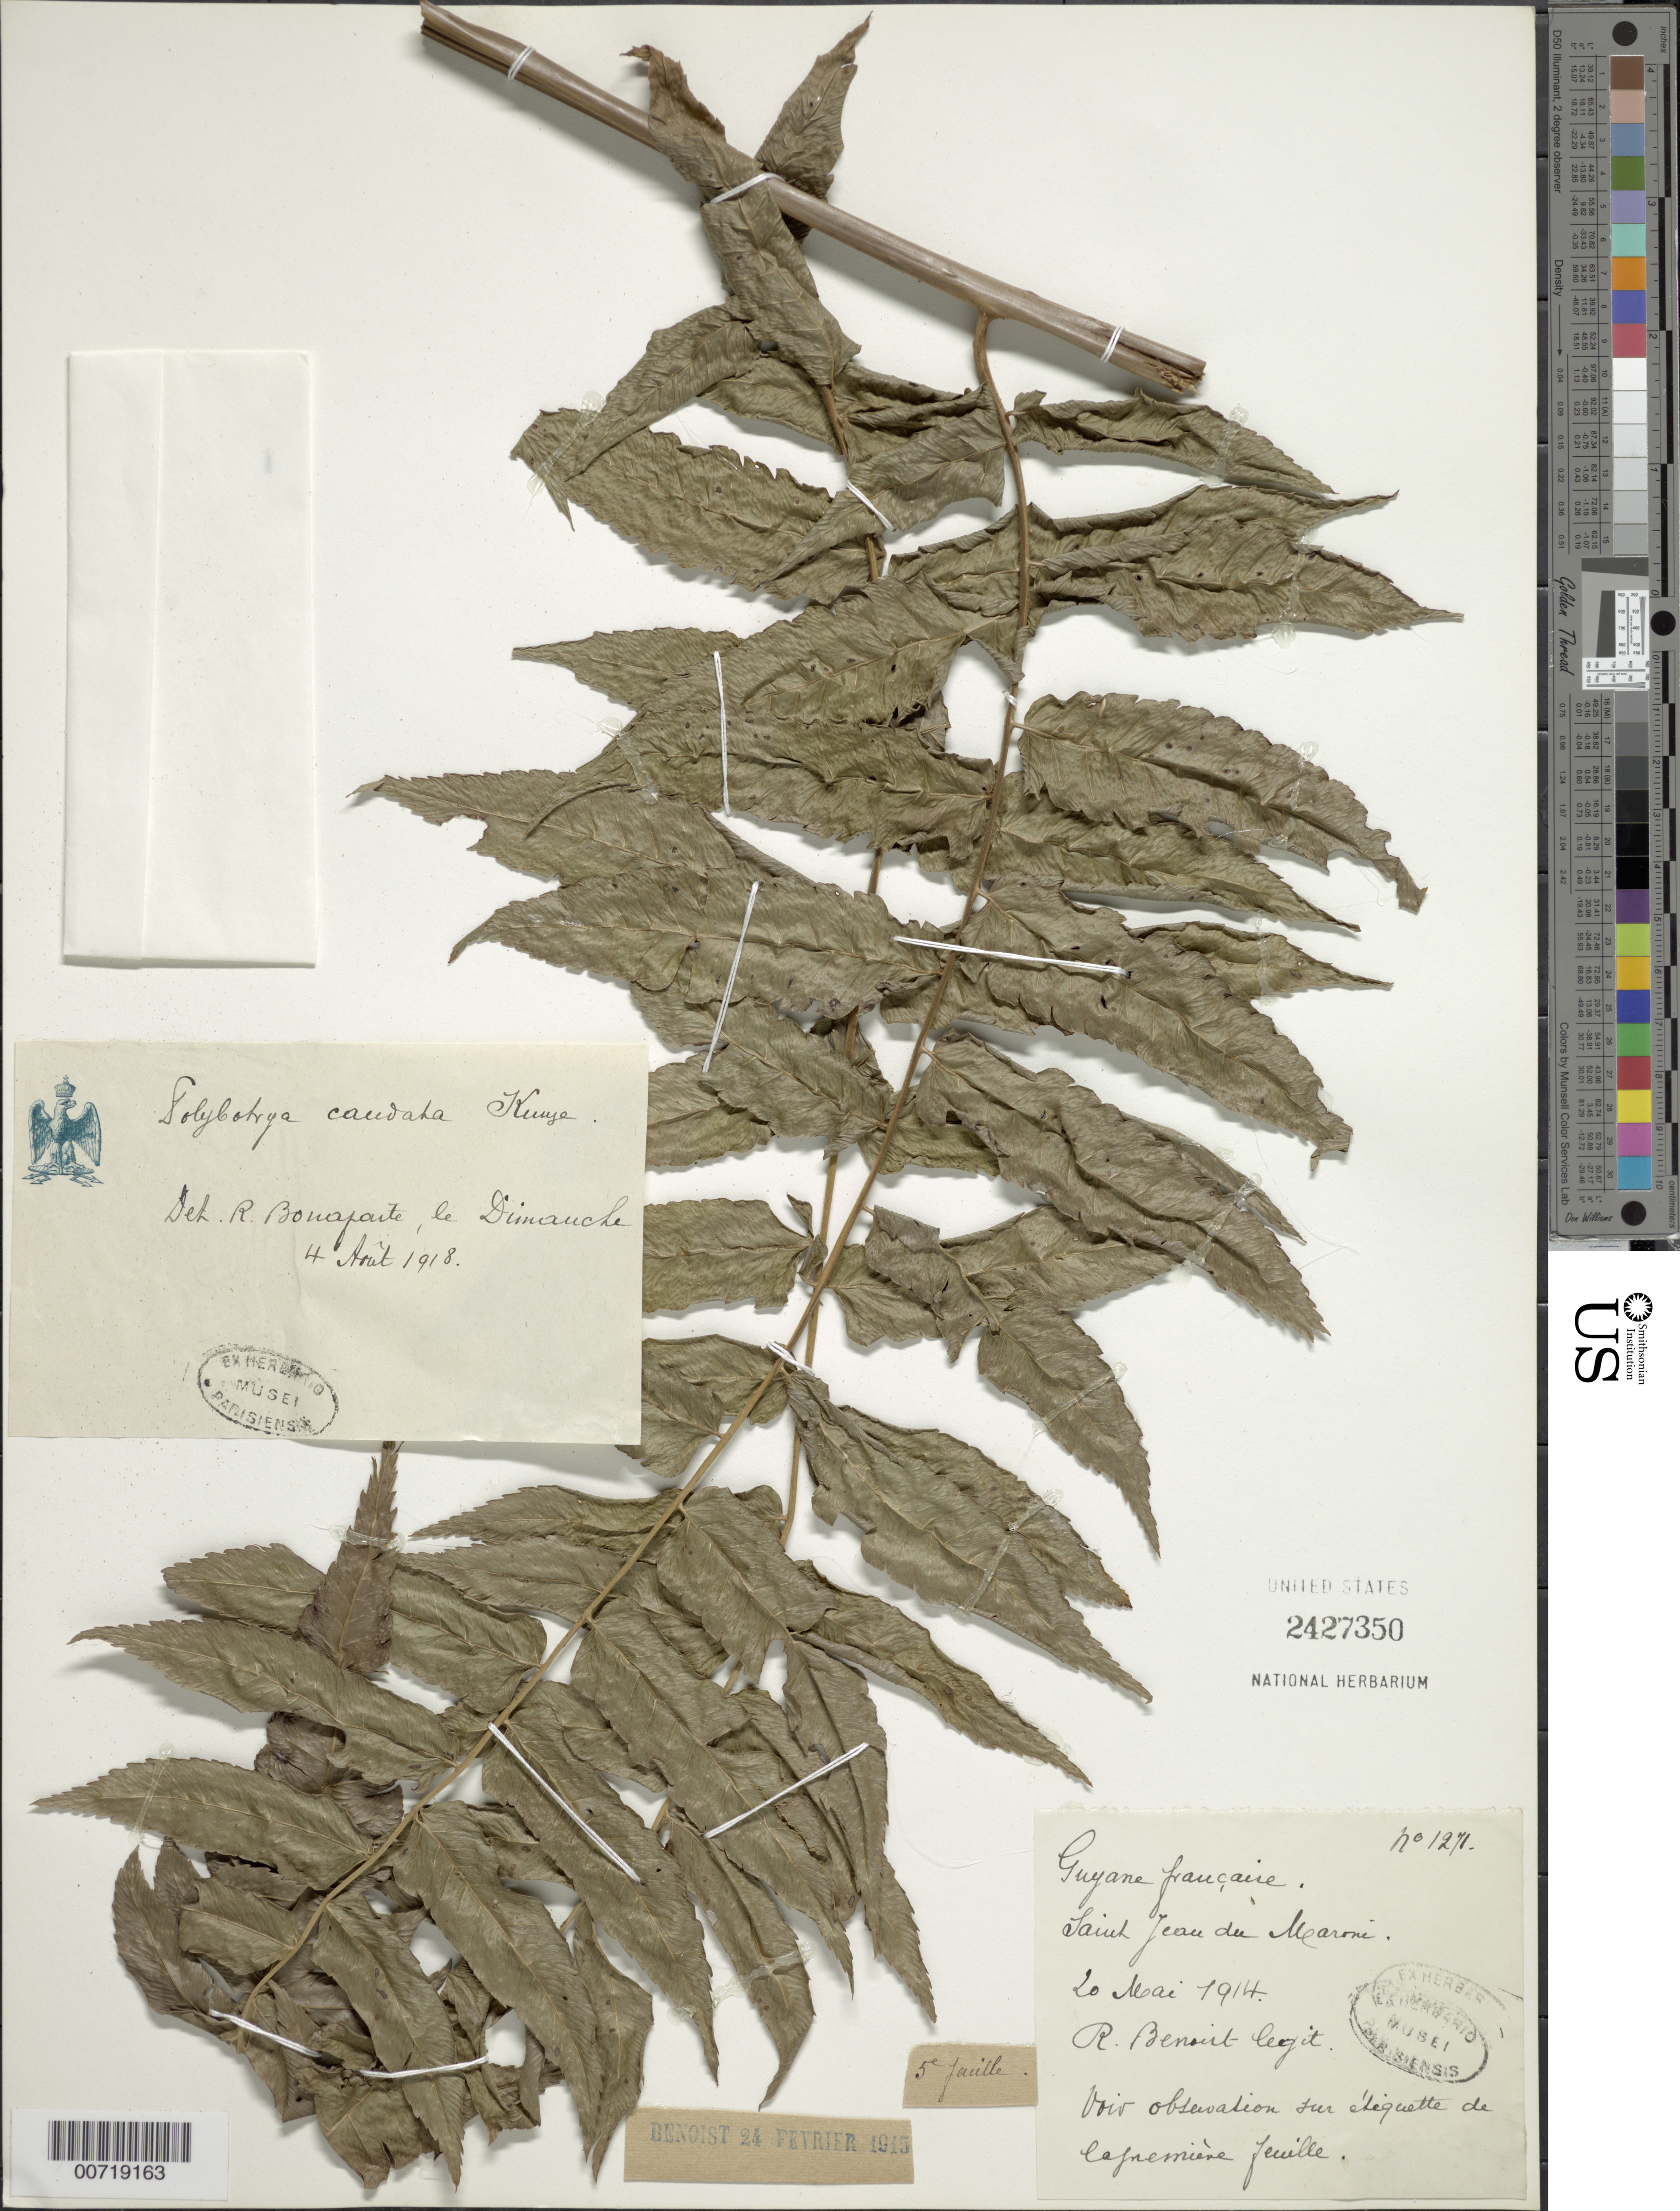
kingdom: Plantae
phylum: Tracheophyta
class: Polypodiopsida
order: Polypodiales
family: Dryopteridaceae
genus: Polybotrya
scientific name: Polybotrya caudata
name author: Kunze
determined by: Bonaparte, R. N.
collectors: R. Benoist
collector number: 1271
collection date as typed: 20-May-14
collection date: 1914-05-20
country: French Guiana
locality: Village St. Jean du Maroni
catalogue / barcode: US 2427350